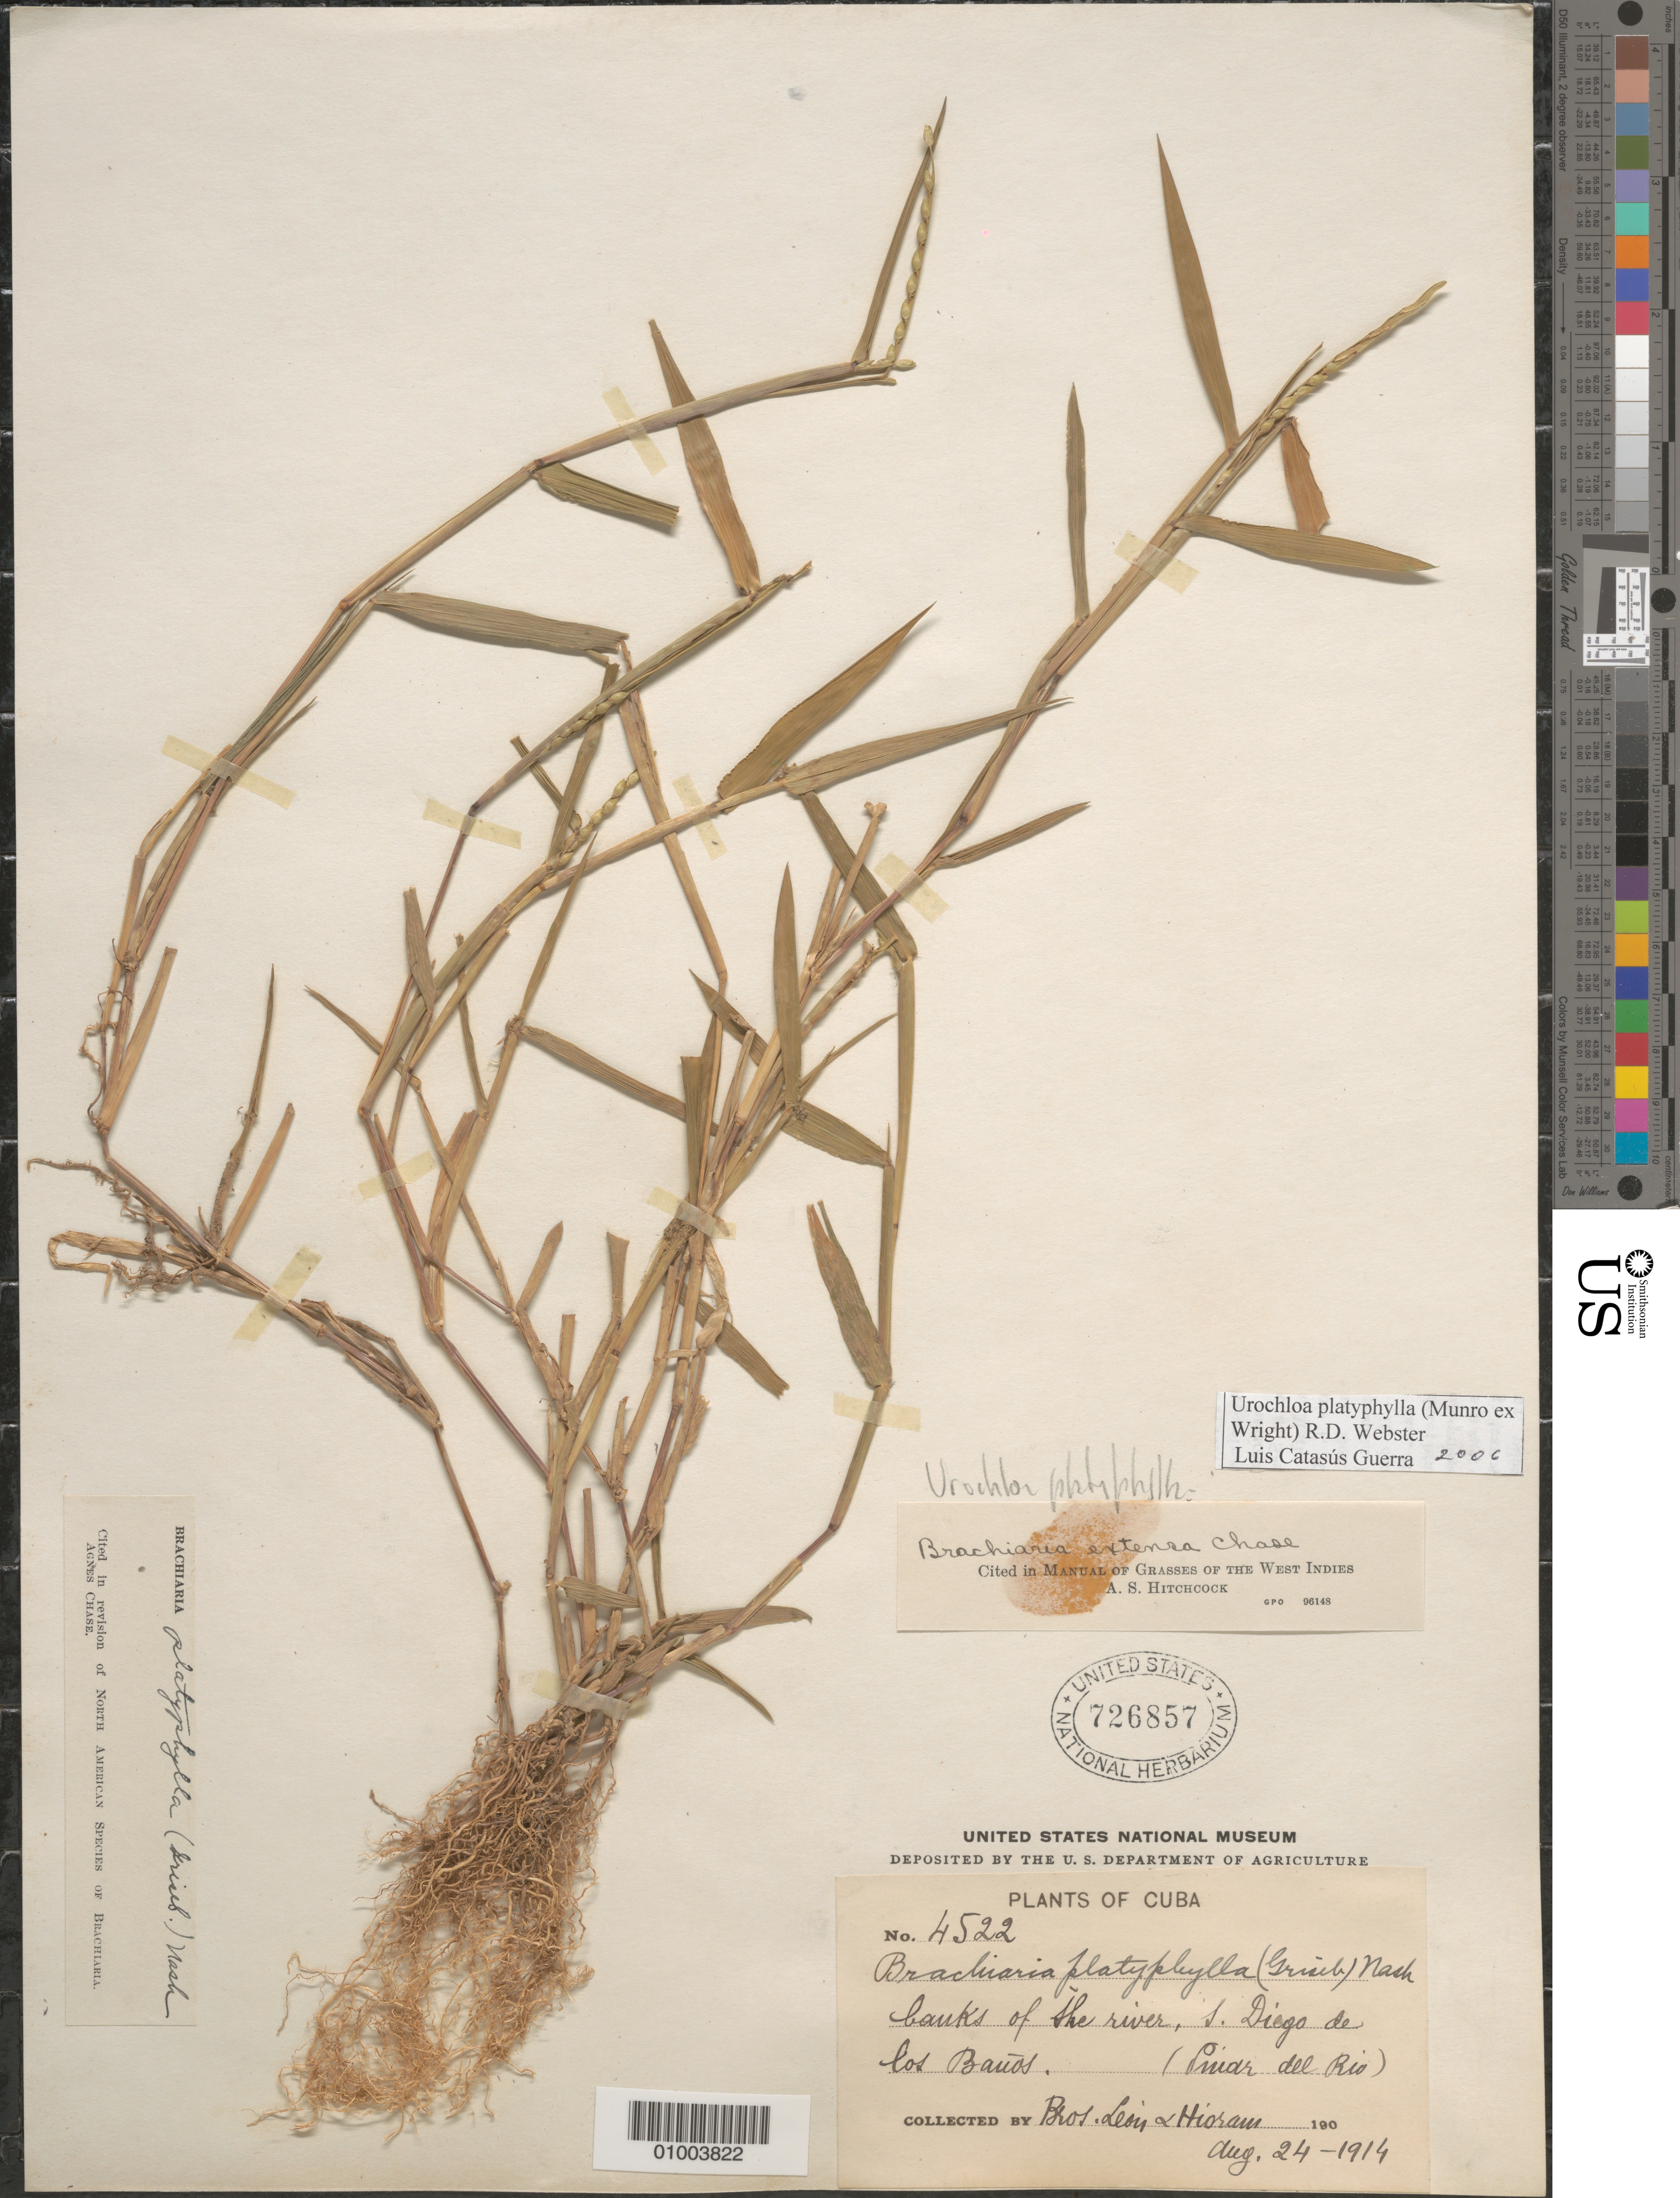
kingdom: Plantae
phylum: Tracheophyta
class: Liliopsida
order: Poales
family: Poaceae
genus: Urochloa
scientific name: Urochloa platyphylla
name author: (Munro ex C. Wright) R.D. Webster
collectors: Bro. León & Bro. Hioram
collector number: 4522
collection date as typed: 24 Aug 1914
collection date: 1914-08-24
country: Cuba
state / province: Pinar del Rio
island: Cuba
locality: Banks of the river, S Diego de los banos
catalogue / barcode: US 726857